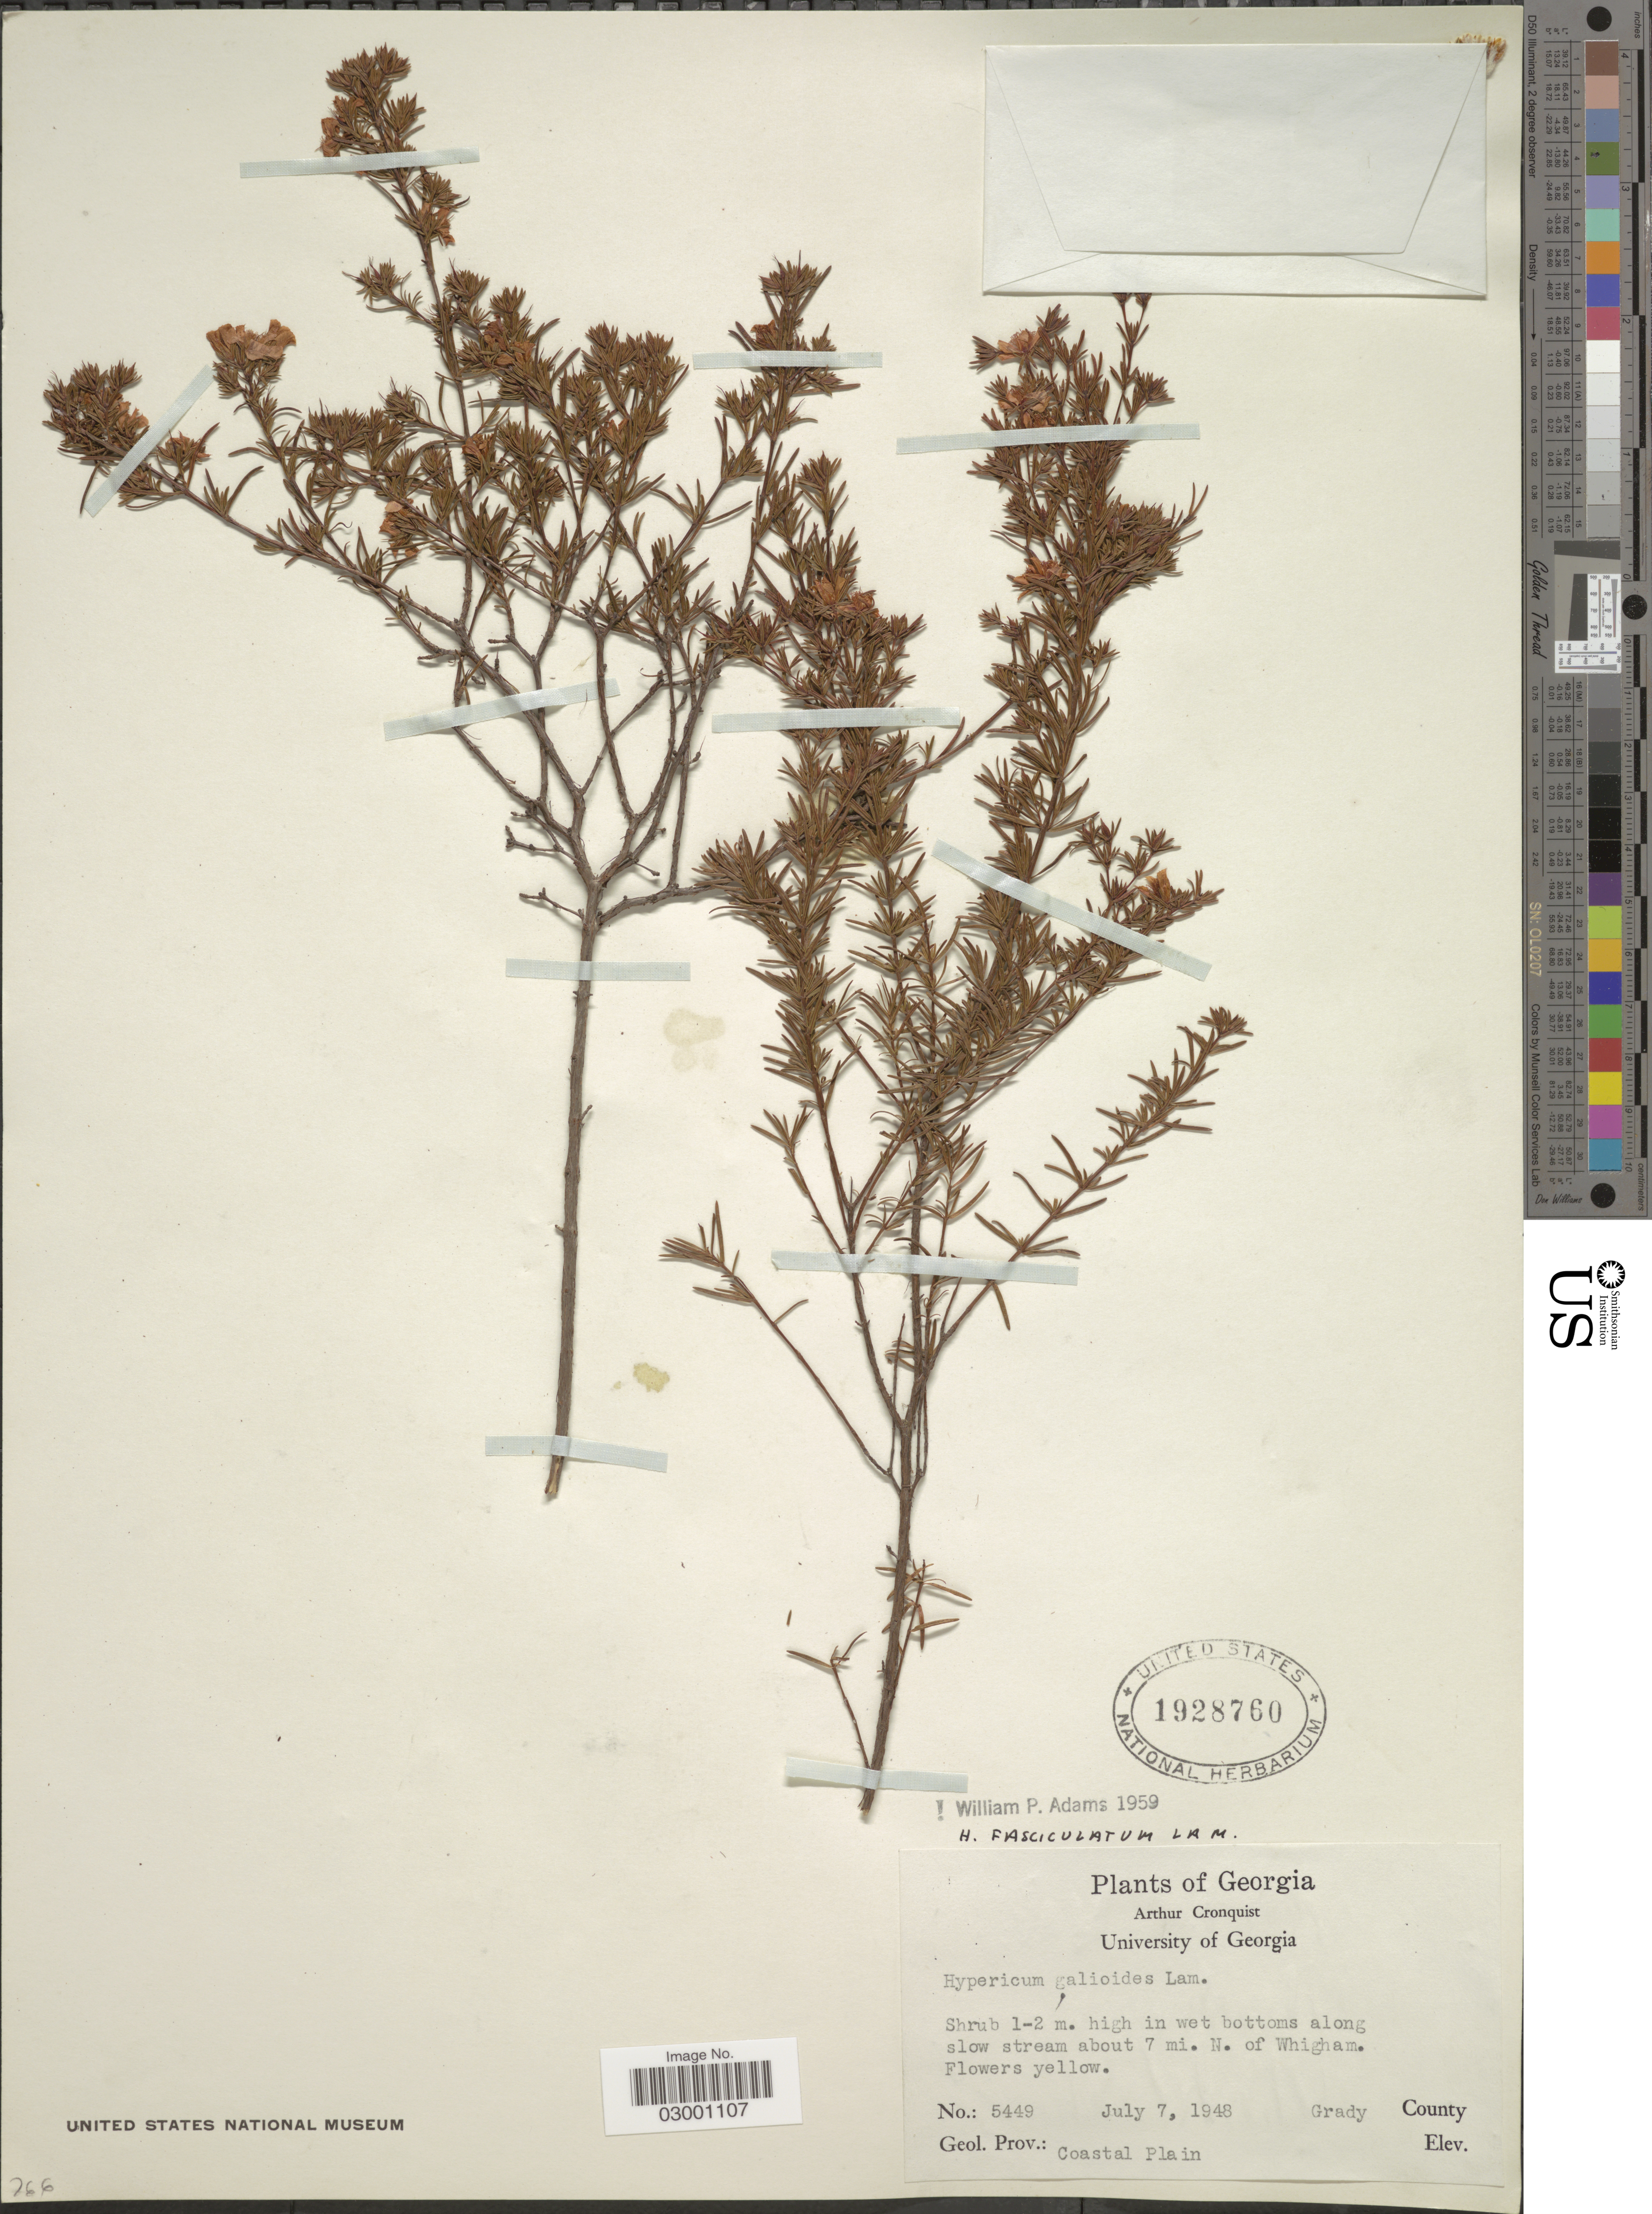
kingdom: Plantae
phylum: Tracheophyta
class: Magnoliopsida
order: Malpighiales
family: Hypericaceae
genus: Hypericum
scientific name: Hypericum fasciculatum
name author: Lam.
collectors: A. J. Cronquist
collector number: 5449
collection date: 1948-07-07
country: United States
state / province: Georgia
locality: About 7 mi. N of Whigham, Grady County.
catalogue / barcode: US 1928760